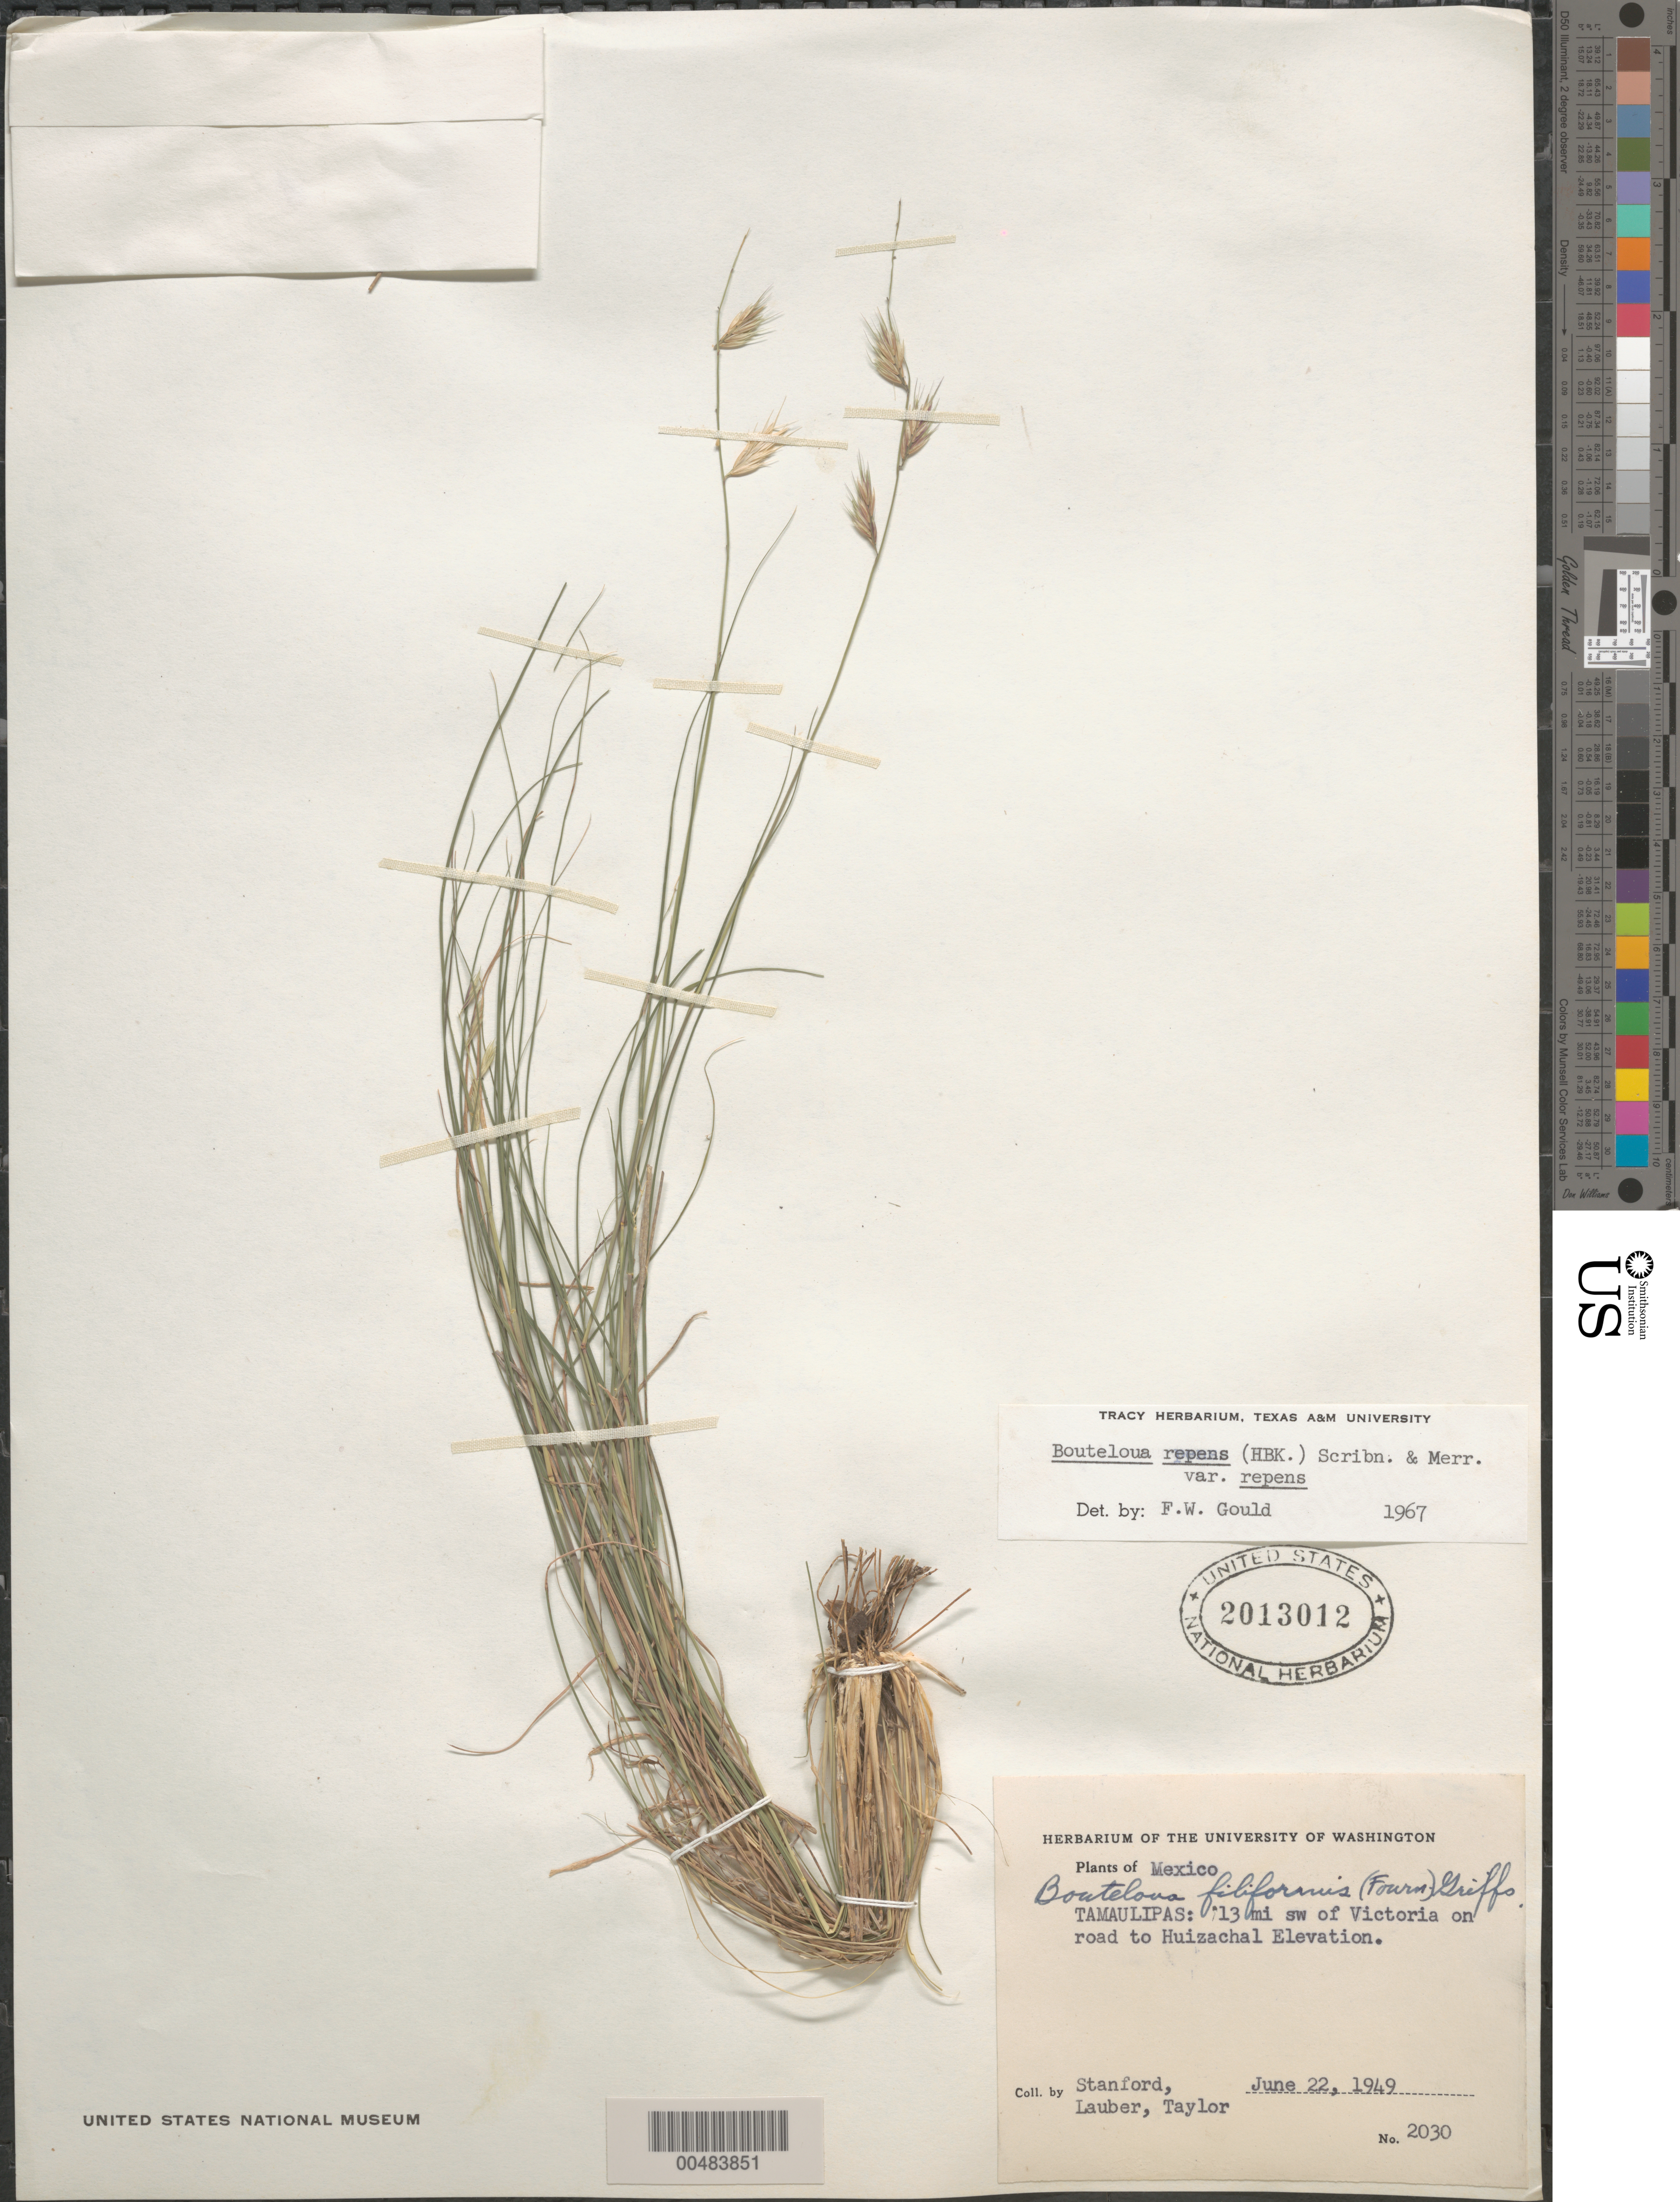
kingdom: Plantae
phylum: Tracheophyta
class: Liliopsida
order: Poales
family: Poaceae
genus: Bouteloua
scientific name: Bouteloua repens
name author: (Kunth) Scribn. & Merr.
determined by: Gould, F. W.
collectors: -. Stanford, -. Lauber & -- Taylor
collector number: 2030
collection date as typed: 22 Jun 1949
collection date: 1949-06-22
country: Mexico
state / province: Tamaulipas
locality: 13 mi SW of Victoria on road to Huizachal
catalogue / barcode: US 2013012